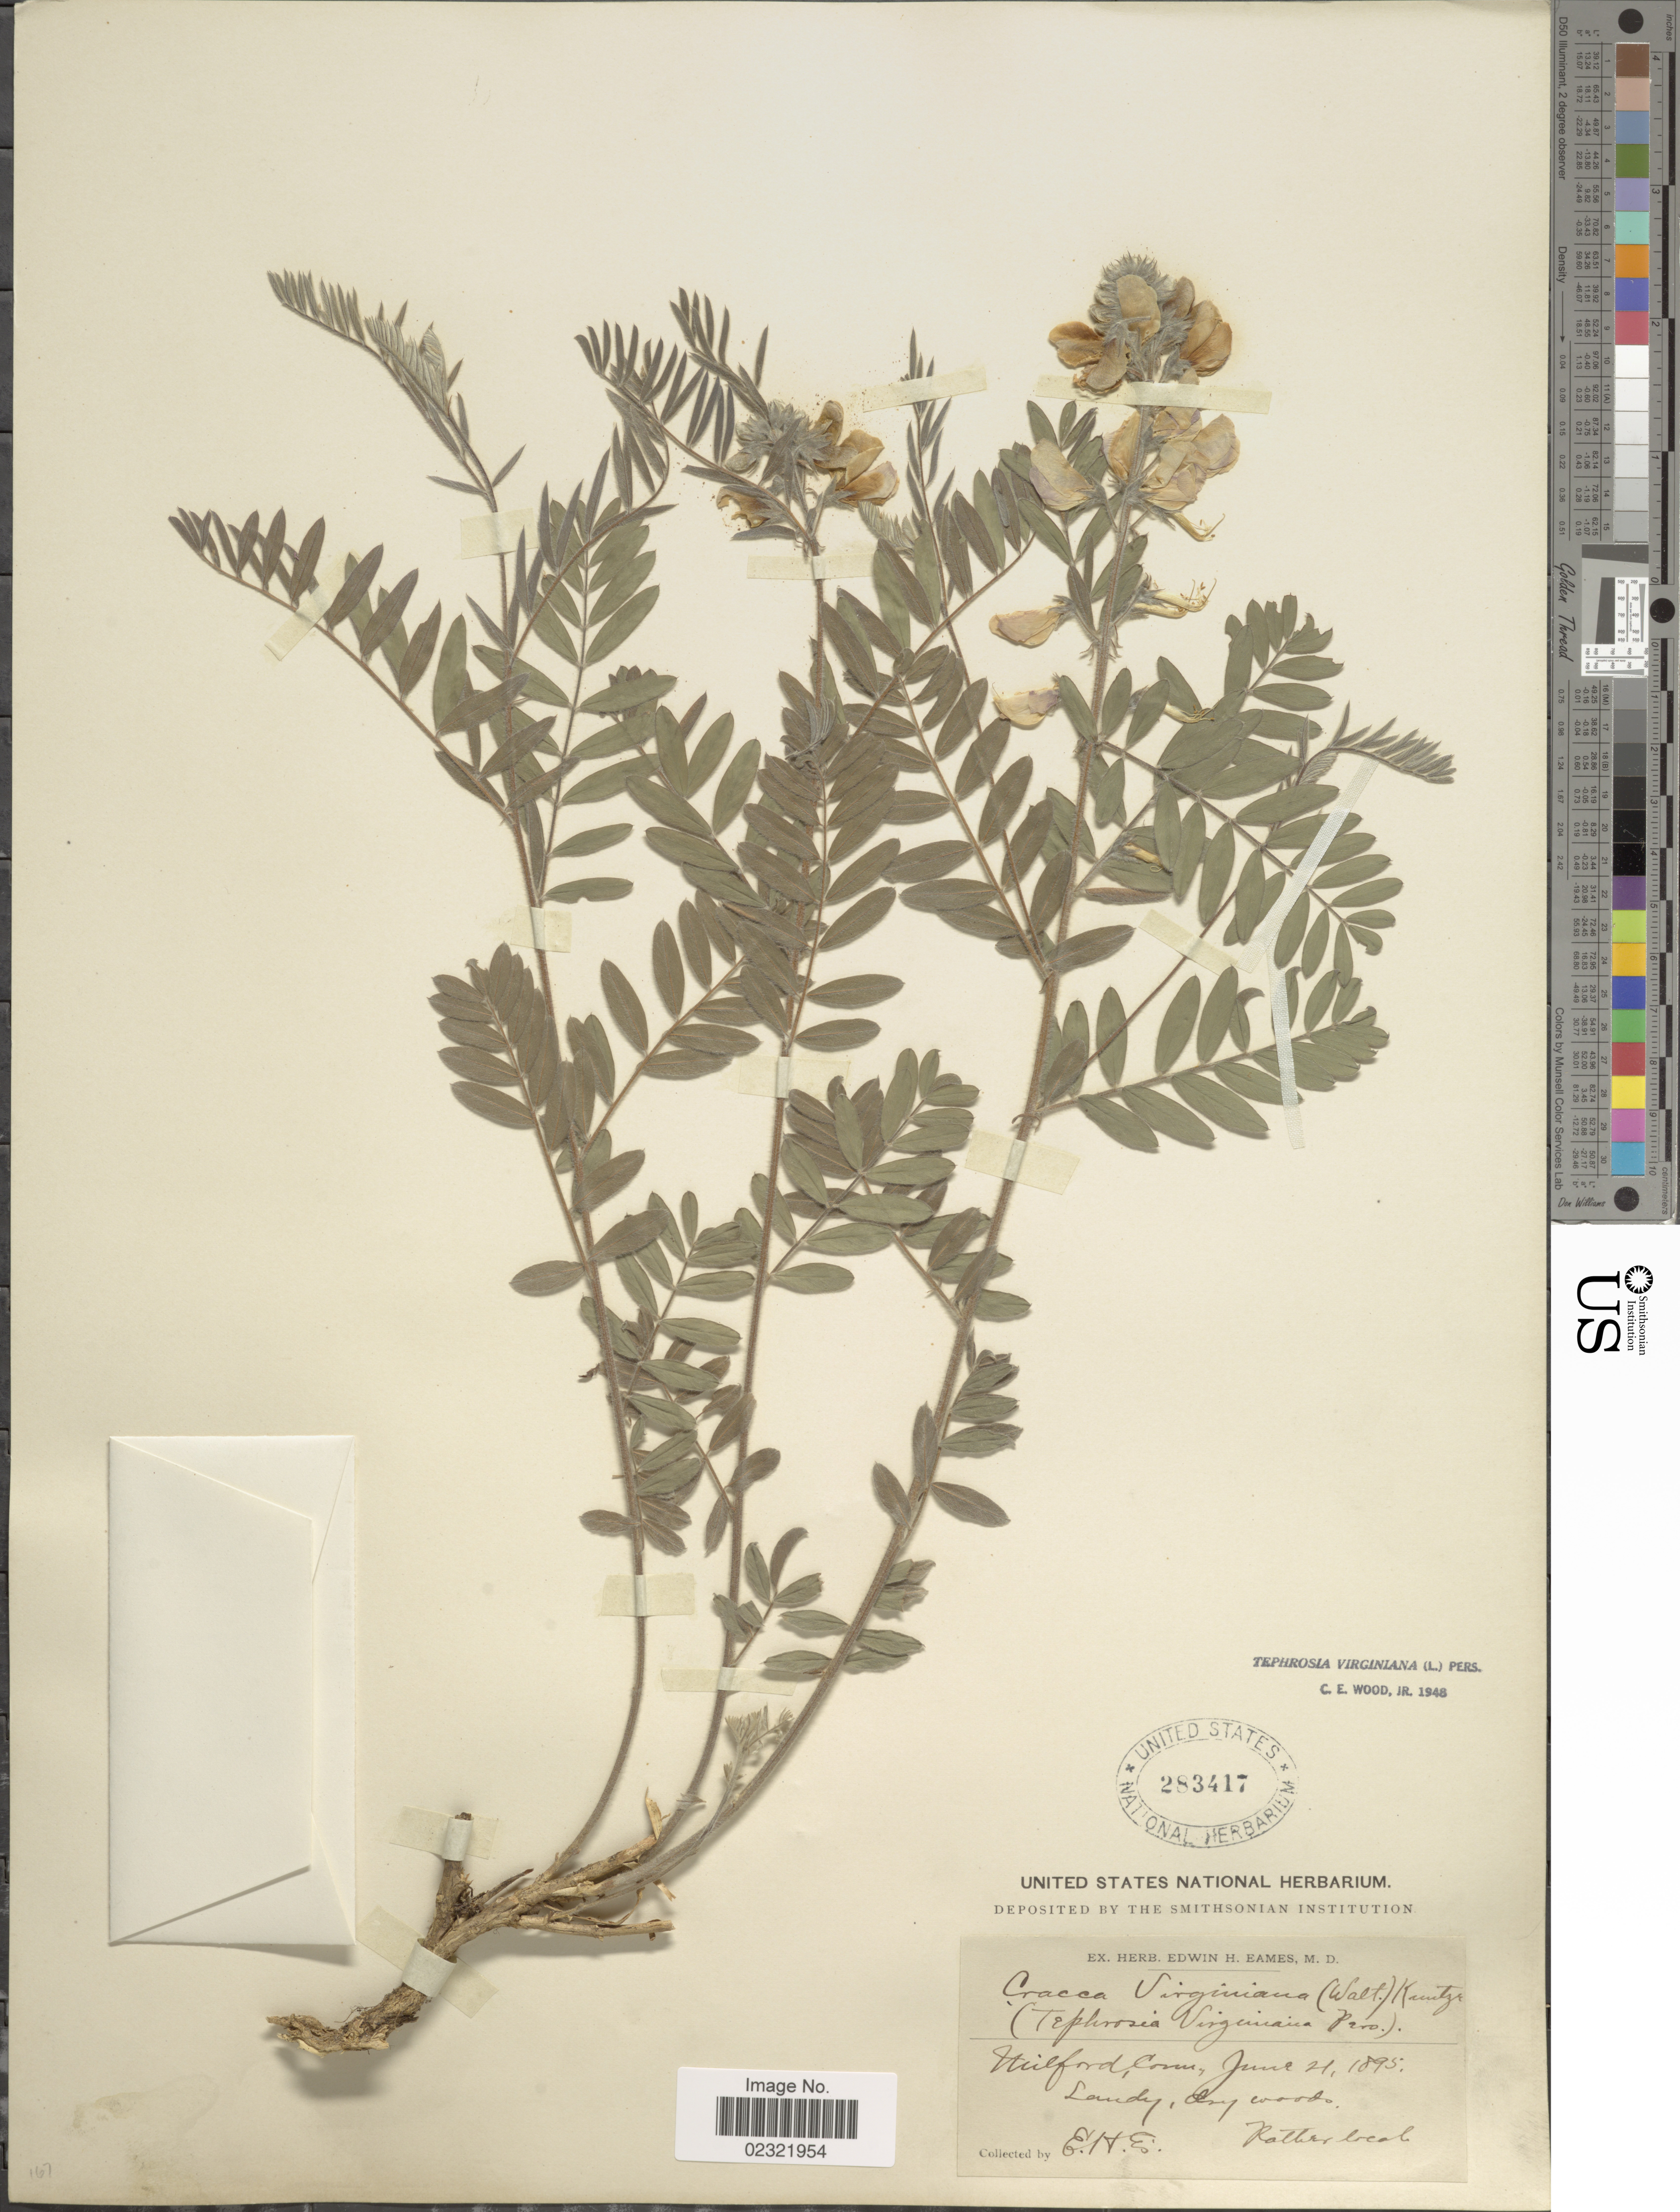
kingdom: Plantae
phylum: Tracheophyta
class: Magnoliopsida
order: Fabales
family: Fabaceae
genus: Tephrosia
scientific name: Tephrosia virginiana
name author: (L.) Pers.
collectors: E. H. Eames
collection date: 1895-06-21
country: United States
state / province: Connecticut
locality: Milford, Conn, Sandy, dry woods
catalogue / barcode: US 283417